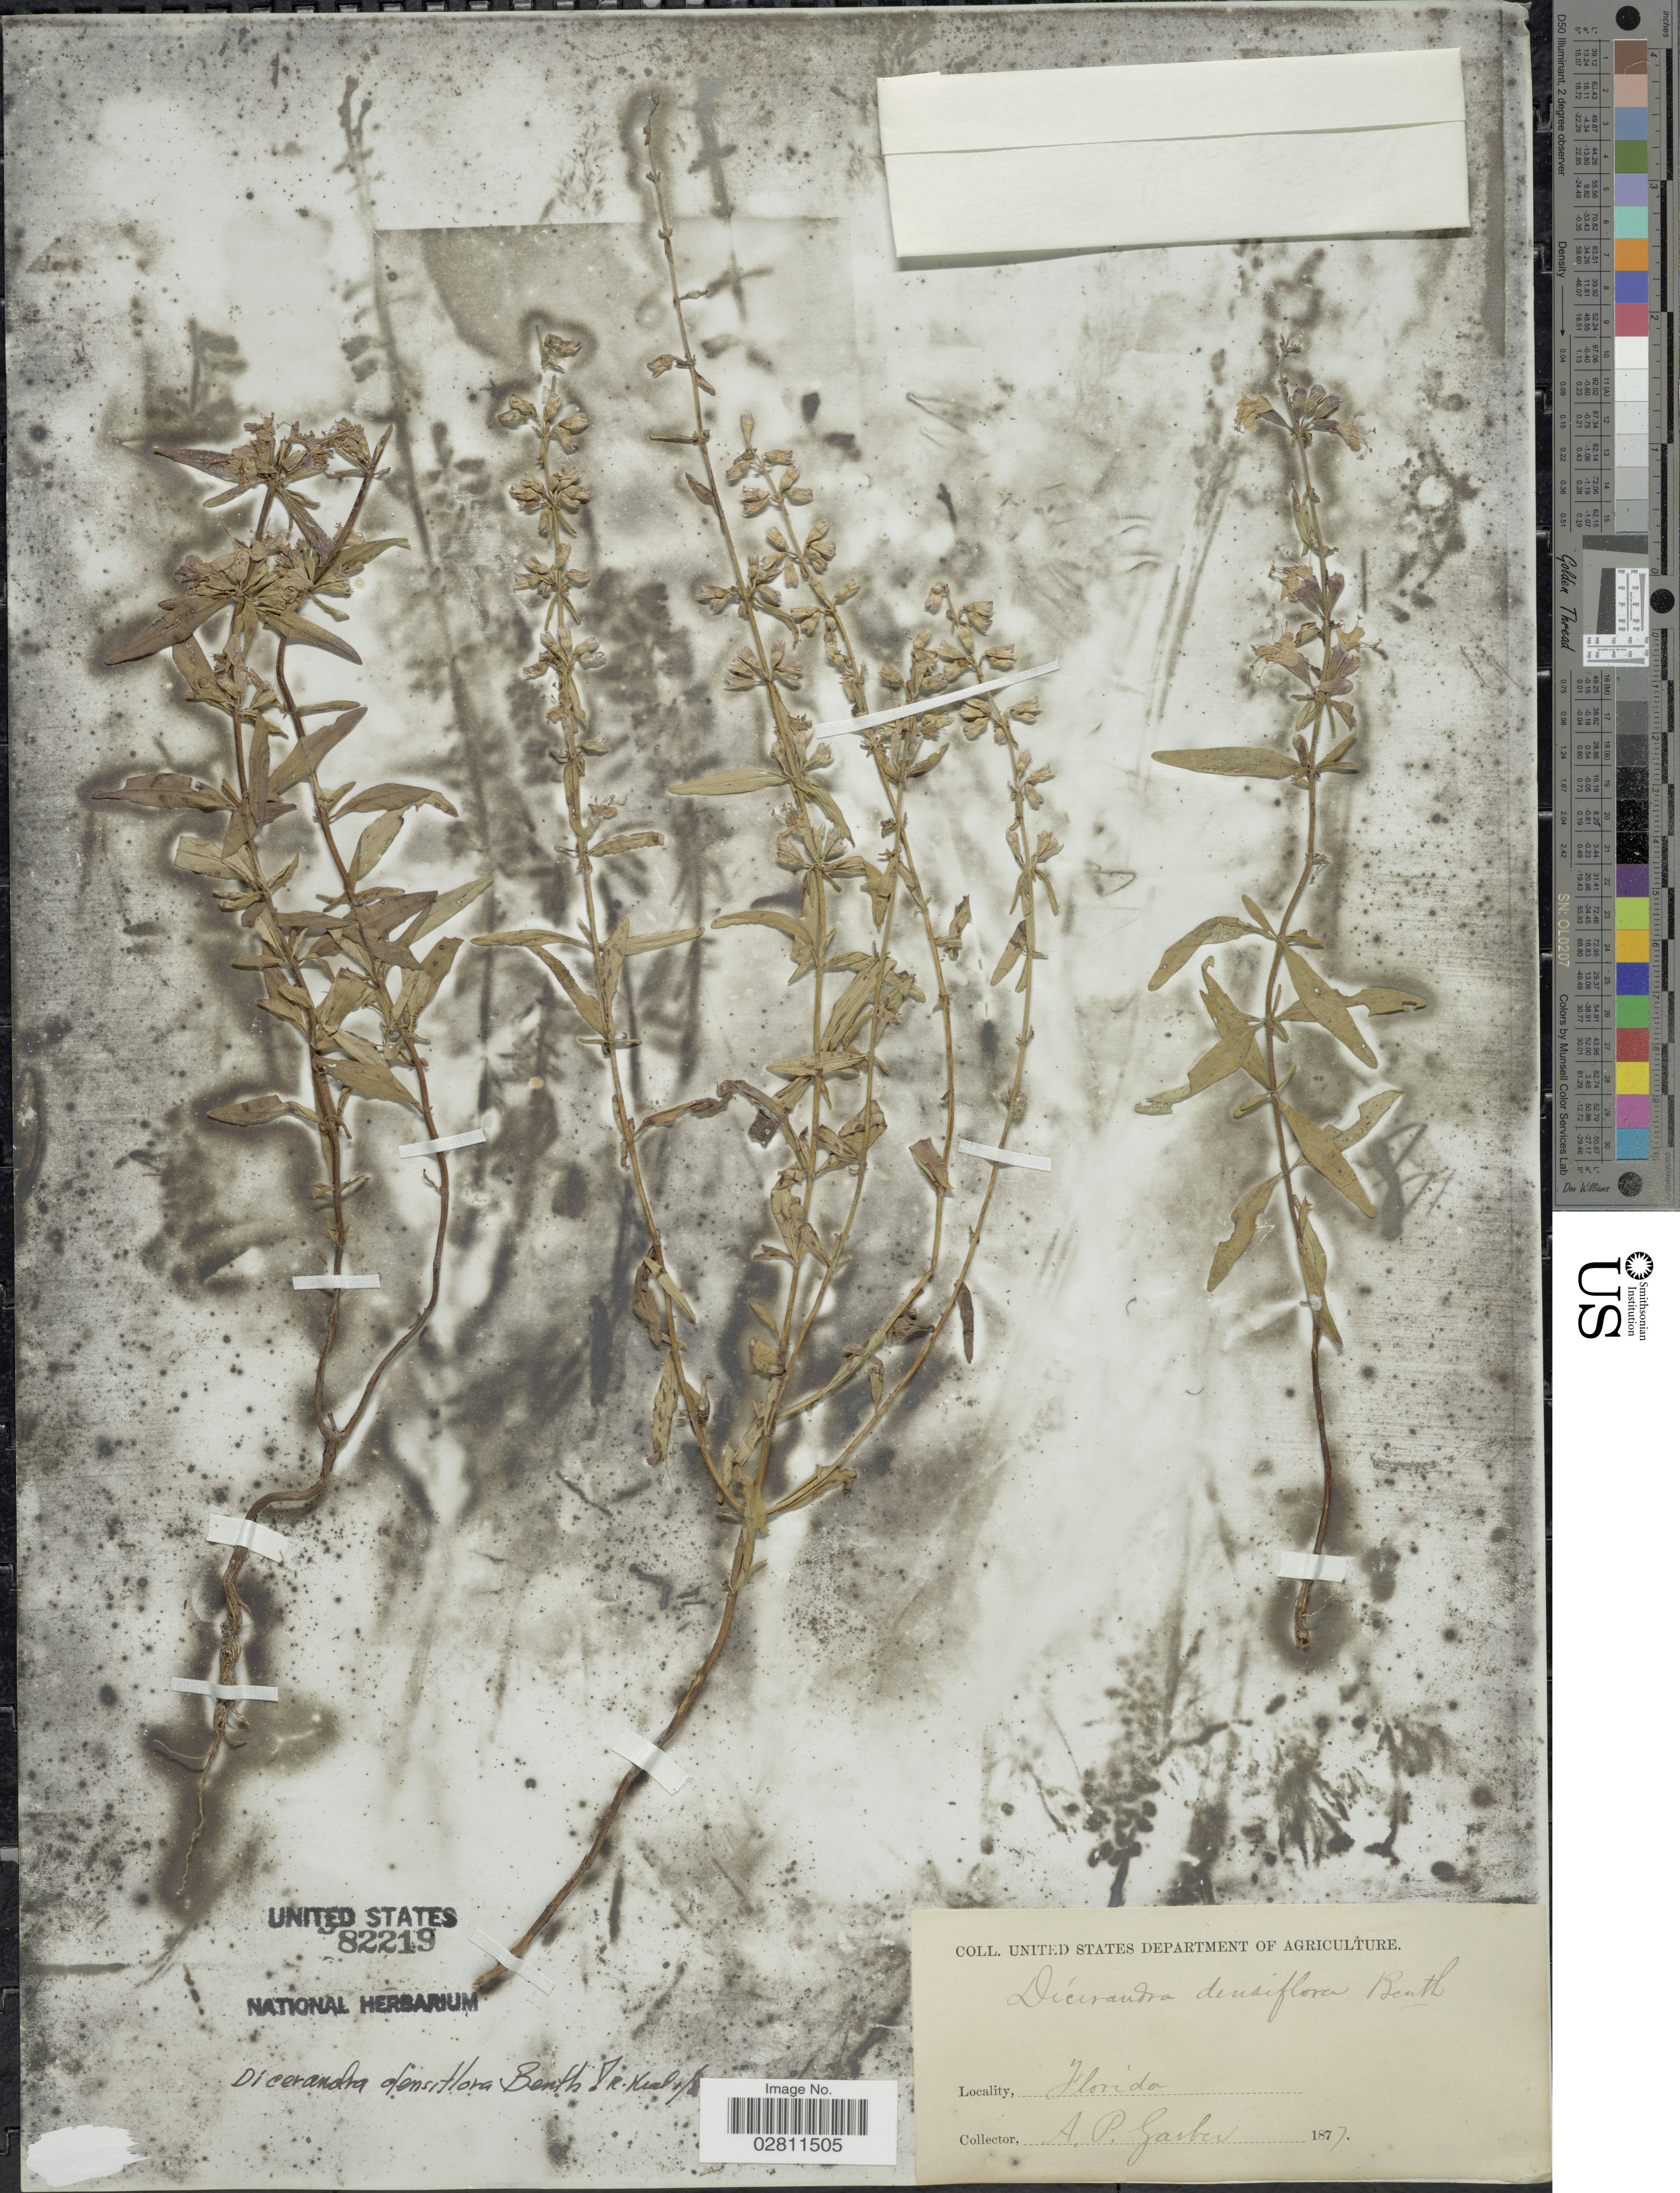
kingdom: Plantae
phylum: Tracheophyta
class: Magnoliopsida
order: Lamiales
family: Lamiaceae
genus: Dicerandra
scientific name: Dicerandra densiflora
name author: Benth.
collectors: A. P. Garber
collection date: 1877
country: United States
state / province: Florida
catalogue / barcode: US 82219